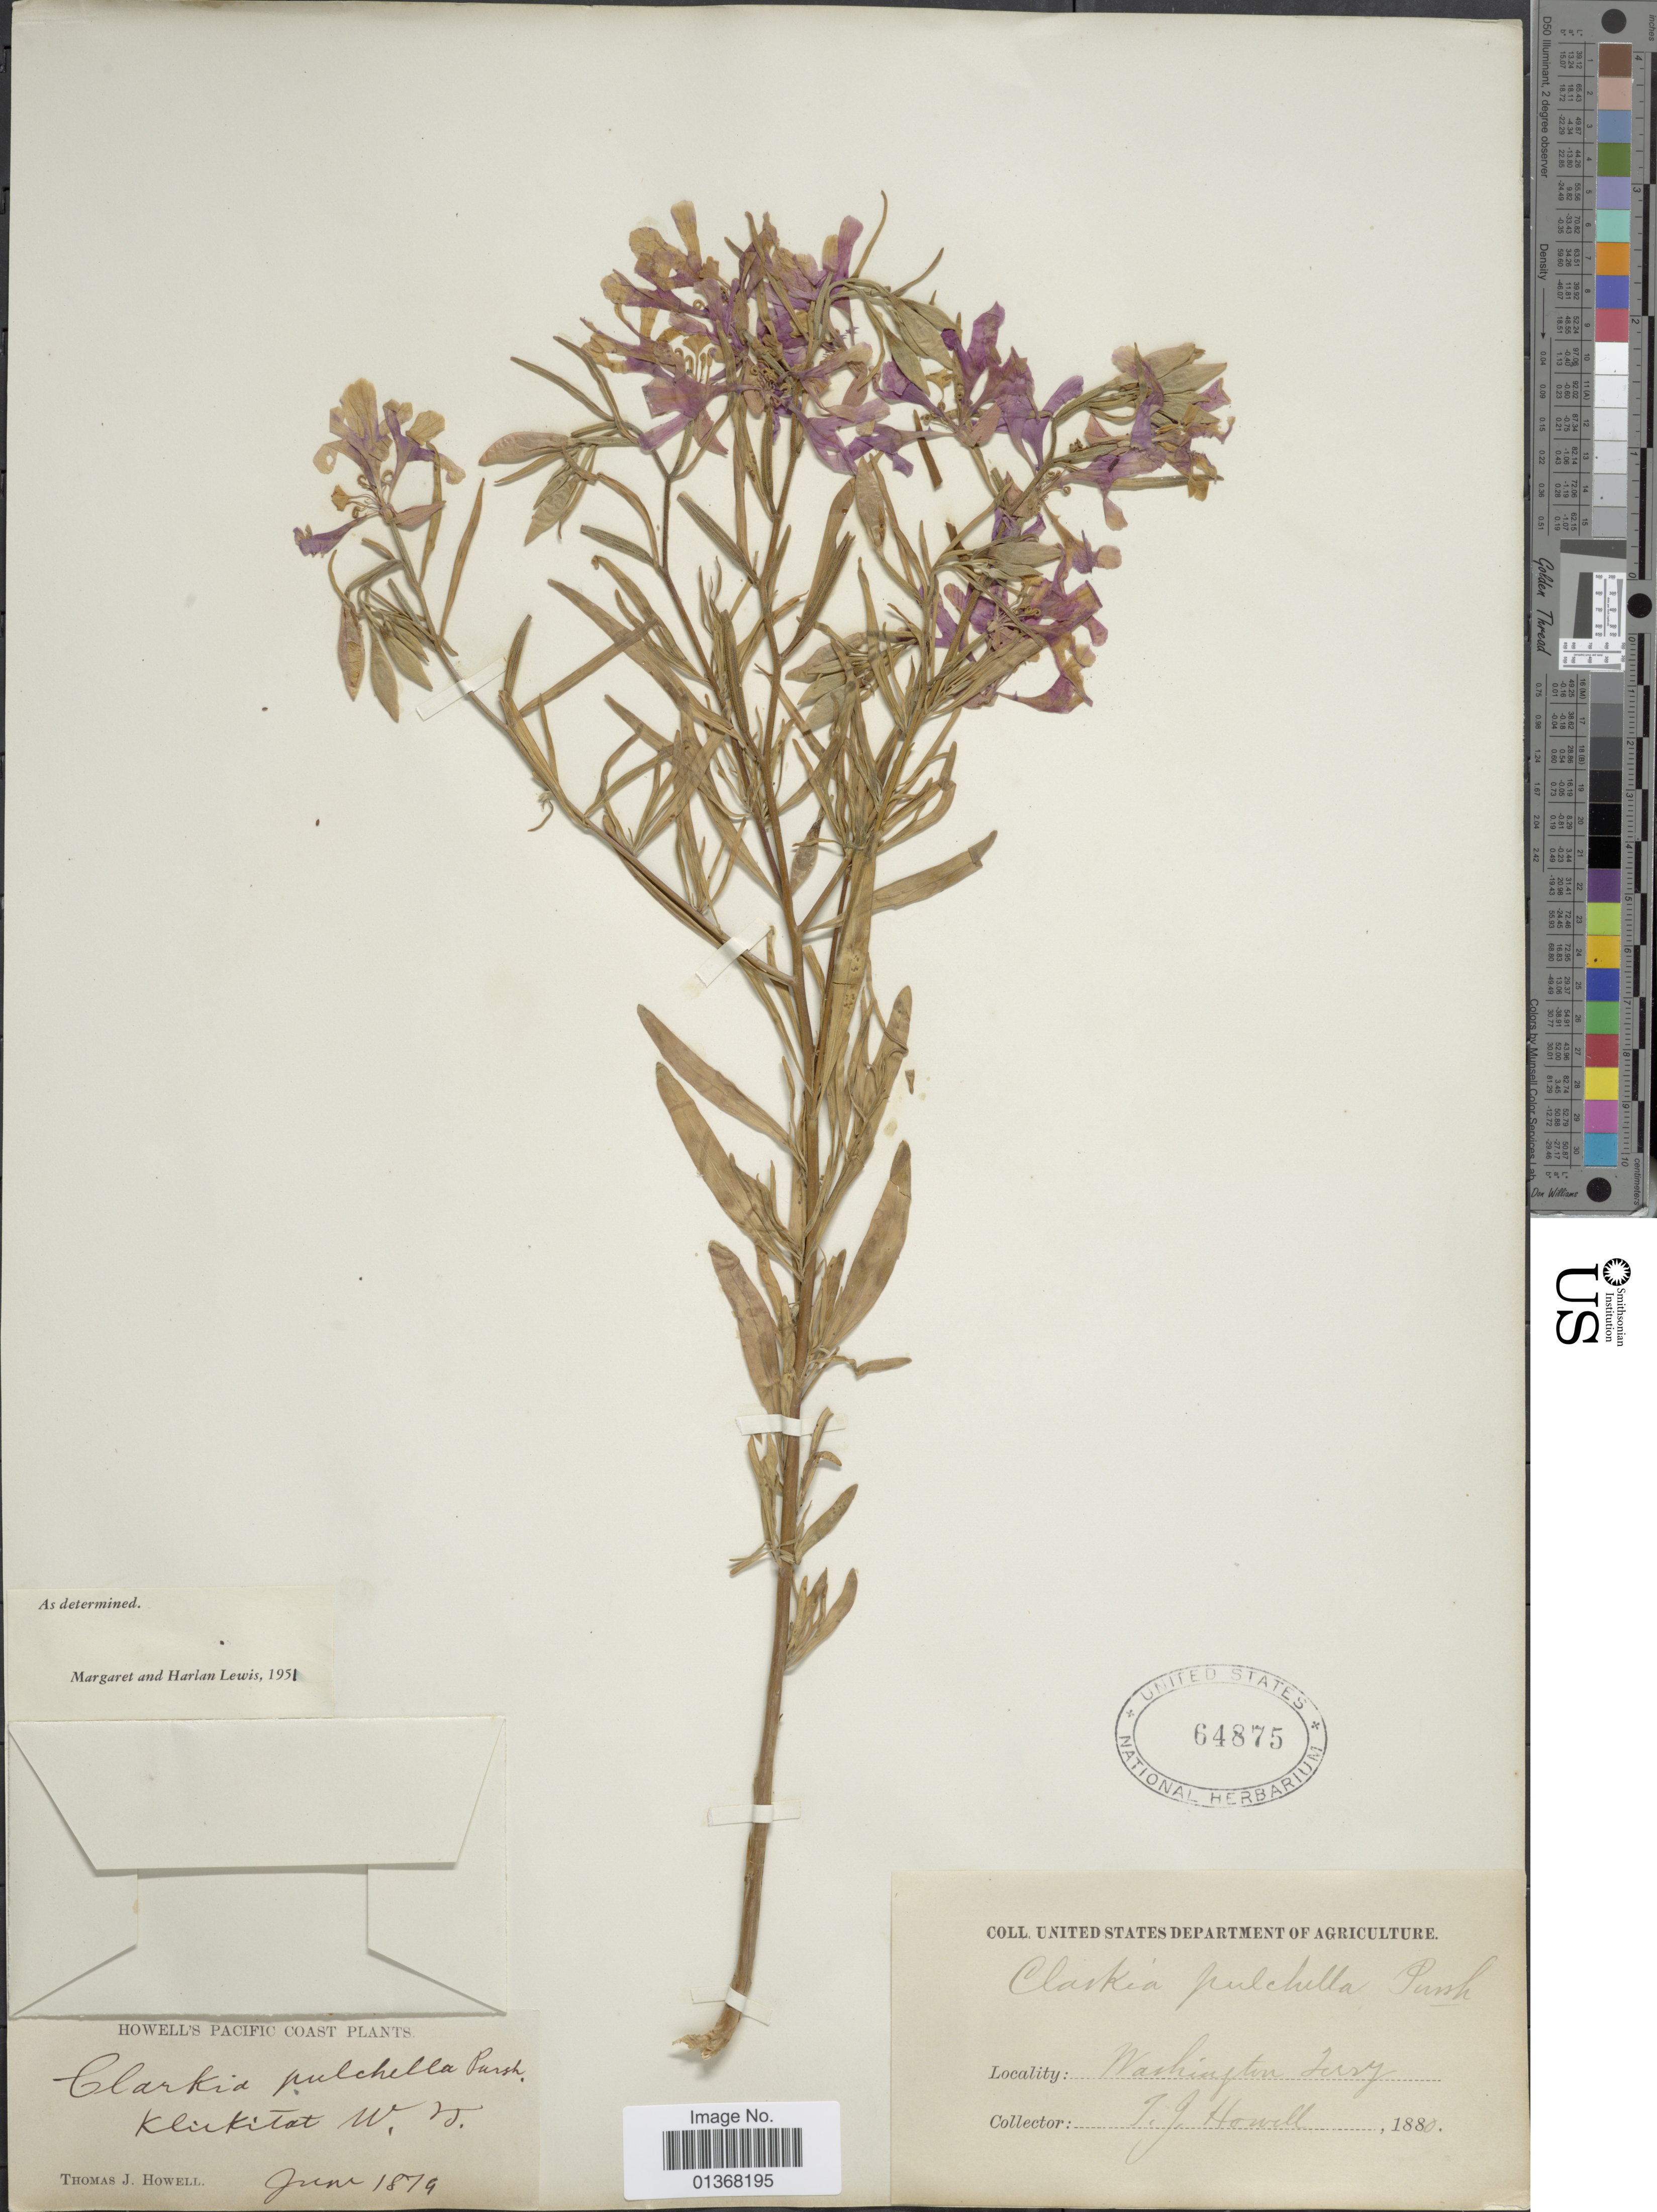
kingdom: Plantae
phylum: Tracheophyta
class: Magnoliopsida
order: Myrtales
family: Onagraceae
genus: Clarkia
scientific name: Clarkia pulchella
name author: Pursh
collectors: T. J. Howell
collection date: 1879-06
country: United States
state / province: Washington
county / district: Klickitat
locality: Klickitat W.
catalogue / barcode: US 64875